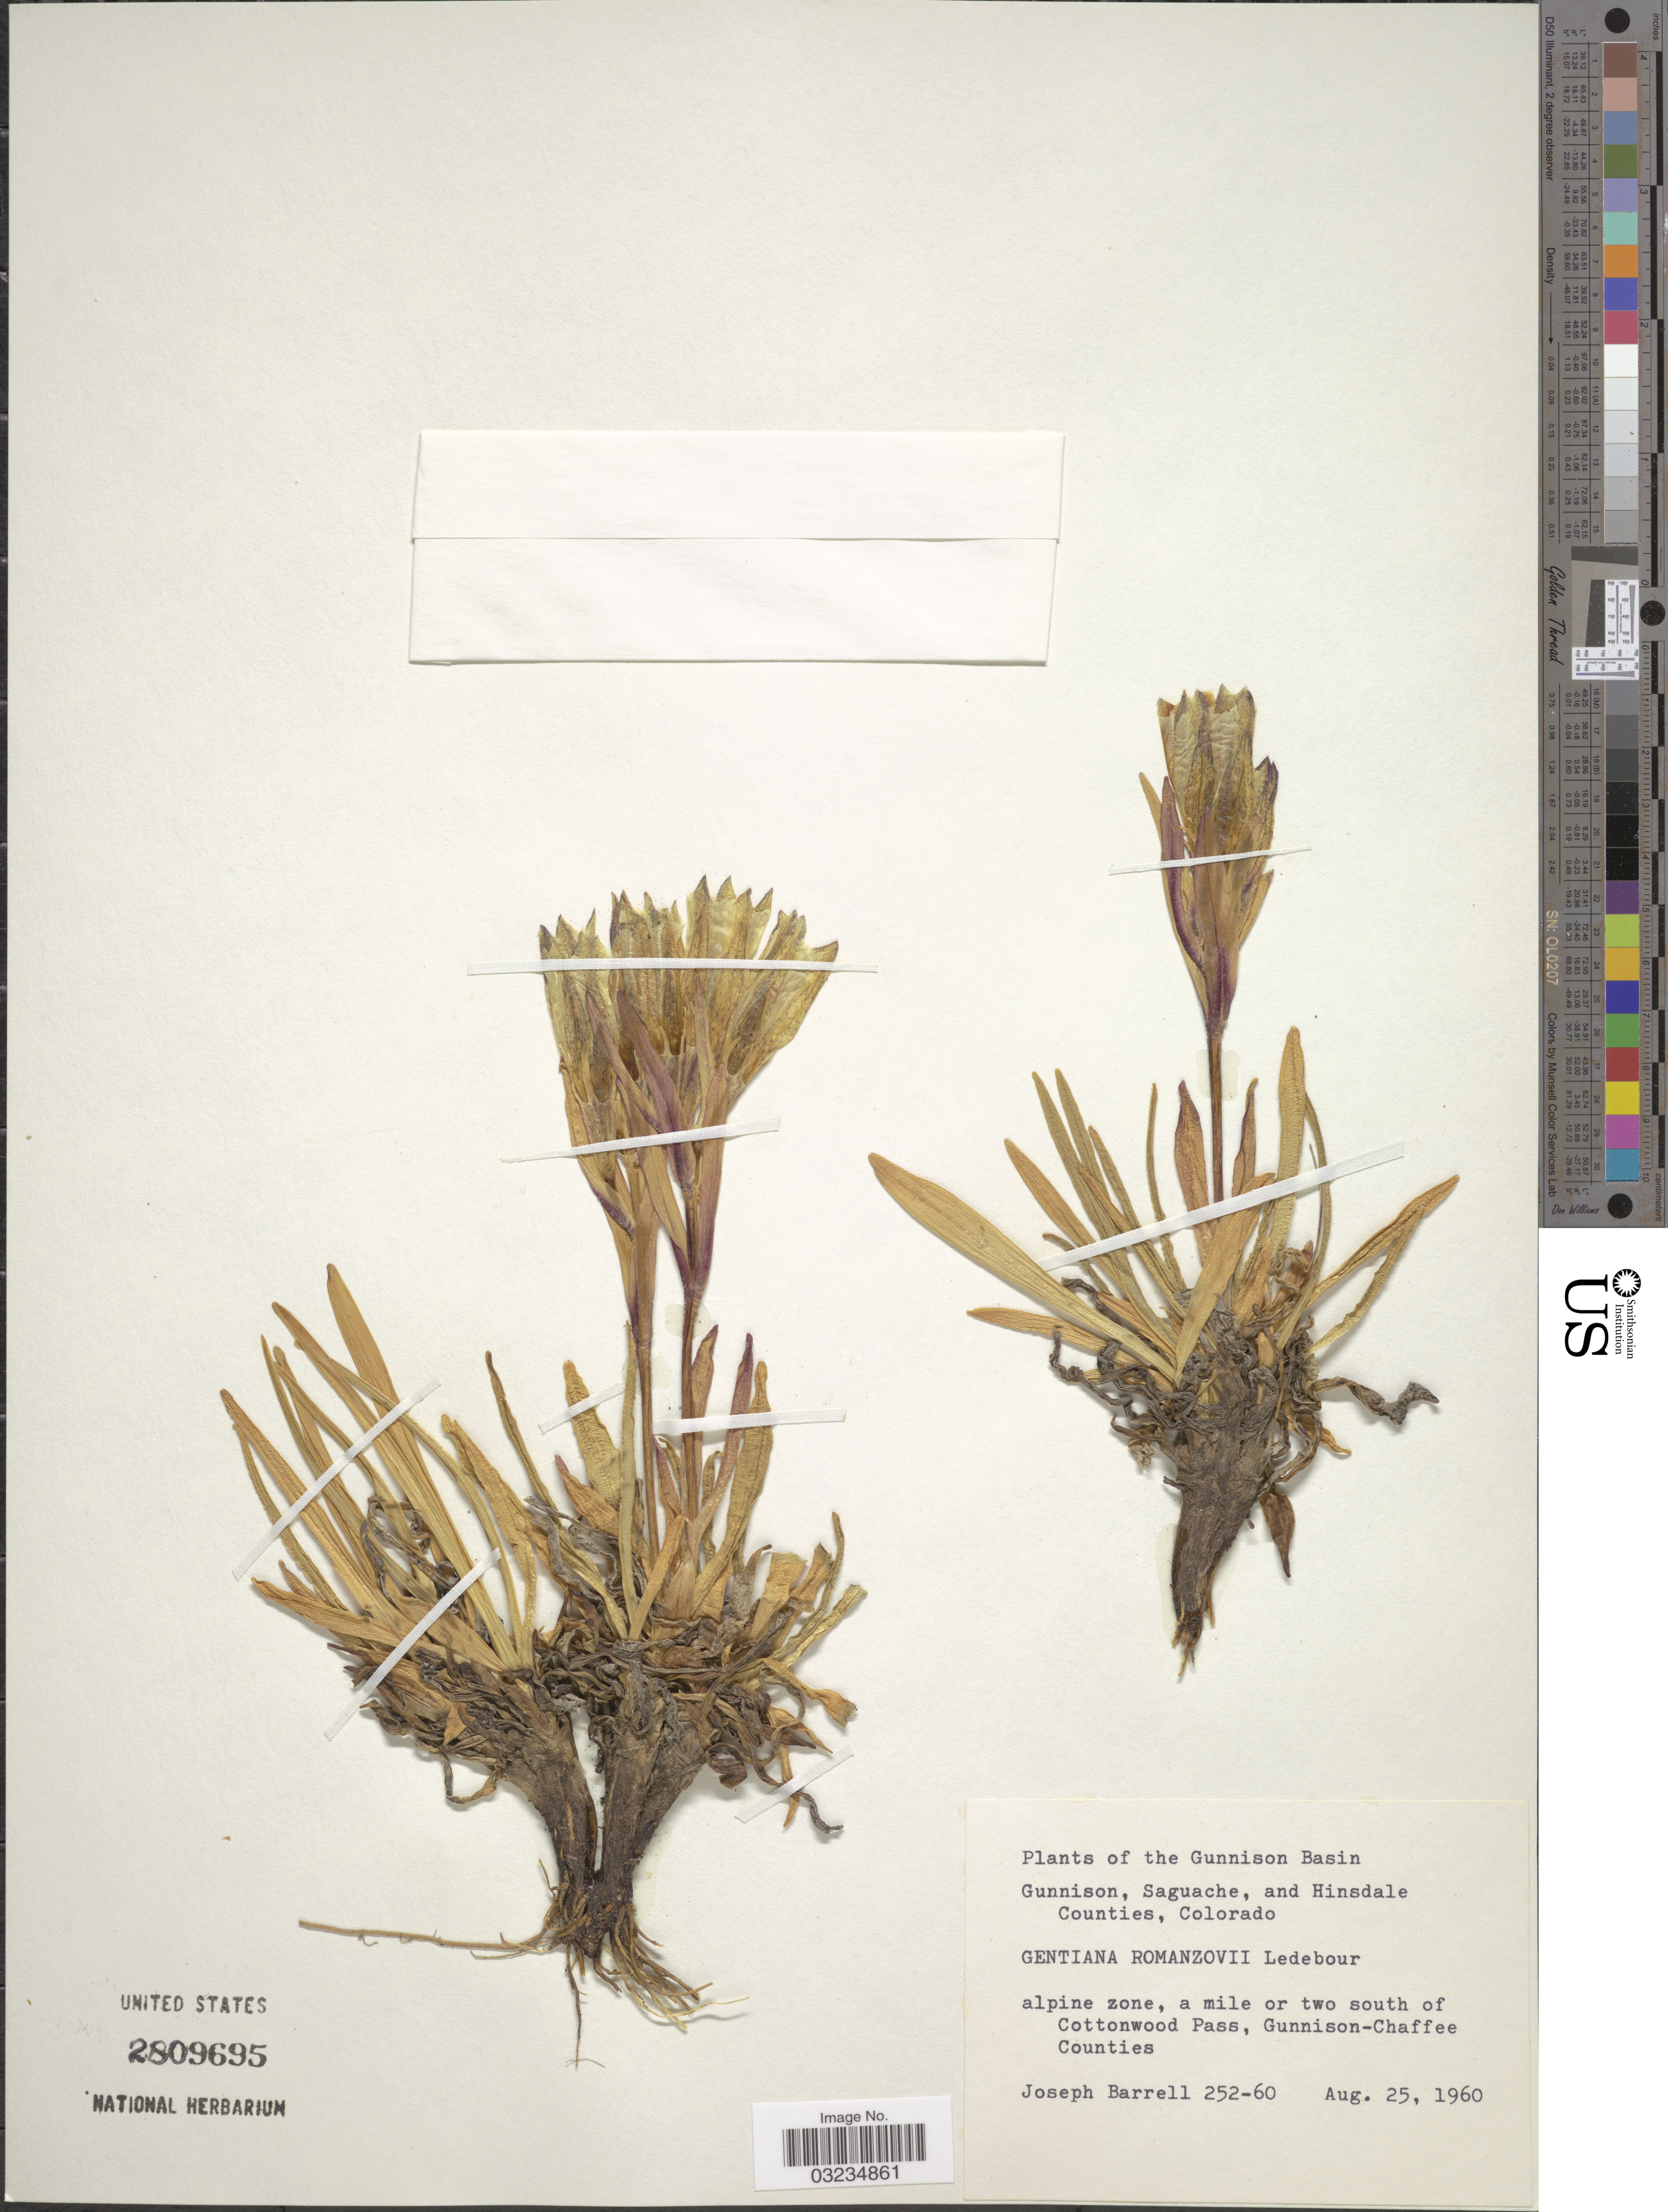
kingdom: Plantae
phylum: Tracheophyta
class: Magnoliopsida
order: Gentianales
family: Gentianaceae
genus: Gentiana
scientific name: Gentiana romanzovii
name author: Ledeb. ex Bunge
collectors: J. Barrell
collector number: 252-60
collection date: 1960-08-25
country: United States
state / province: Colorado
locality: Gunnison Basin. Alpine zone, a mile or two south of Cottonwood Pass, Gunnison-Chaffee Counties.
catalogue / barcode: US 2809695